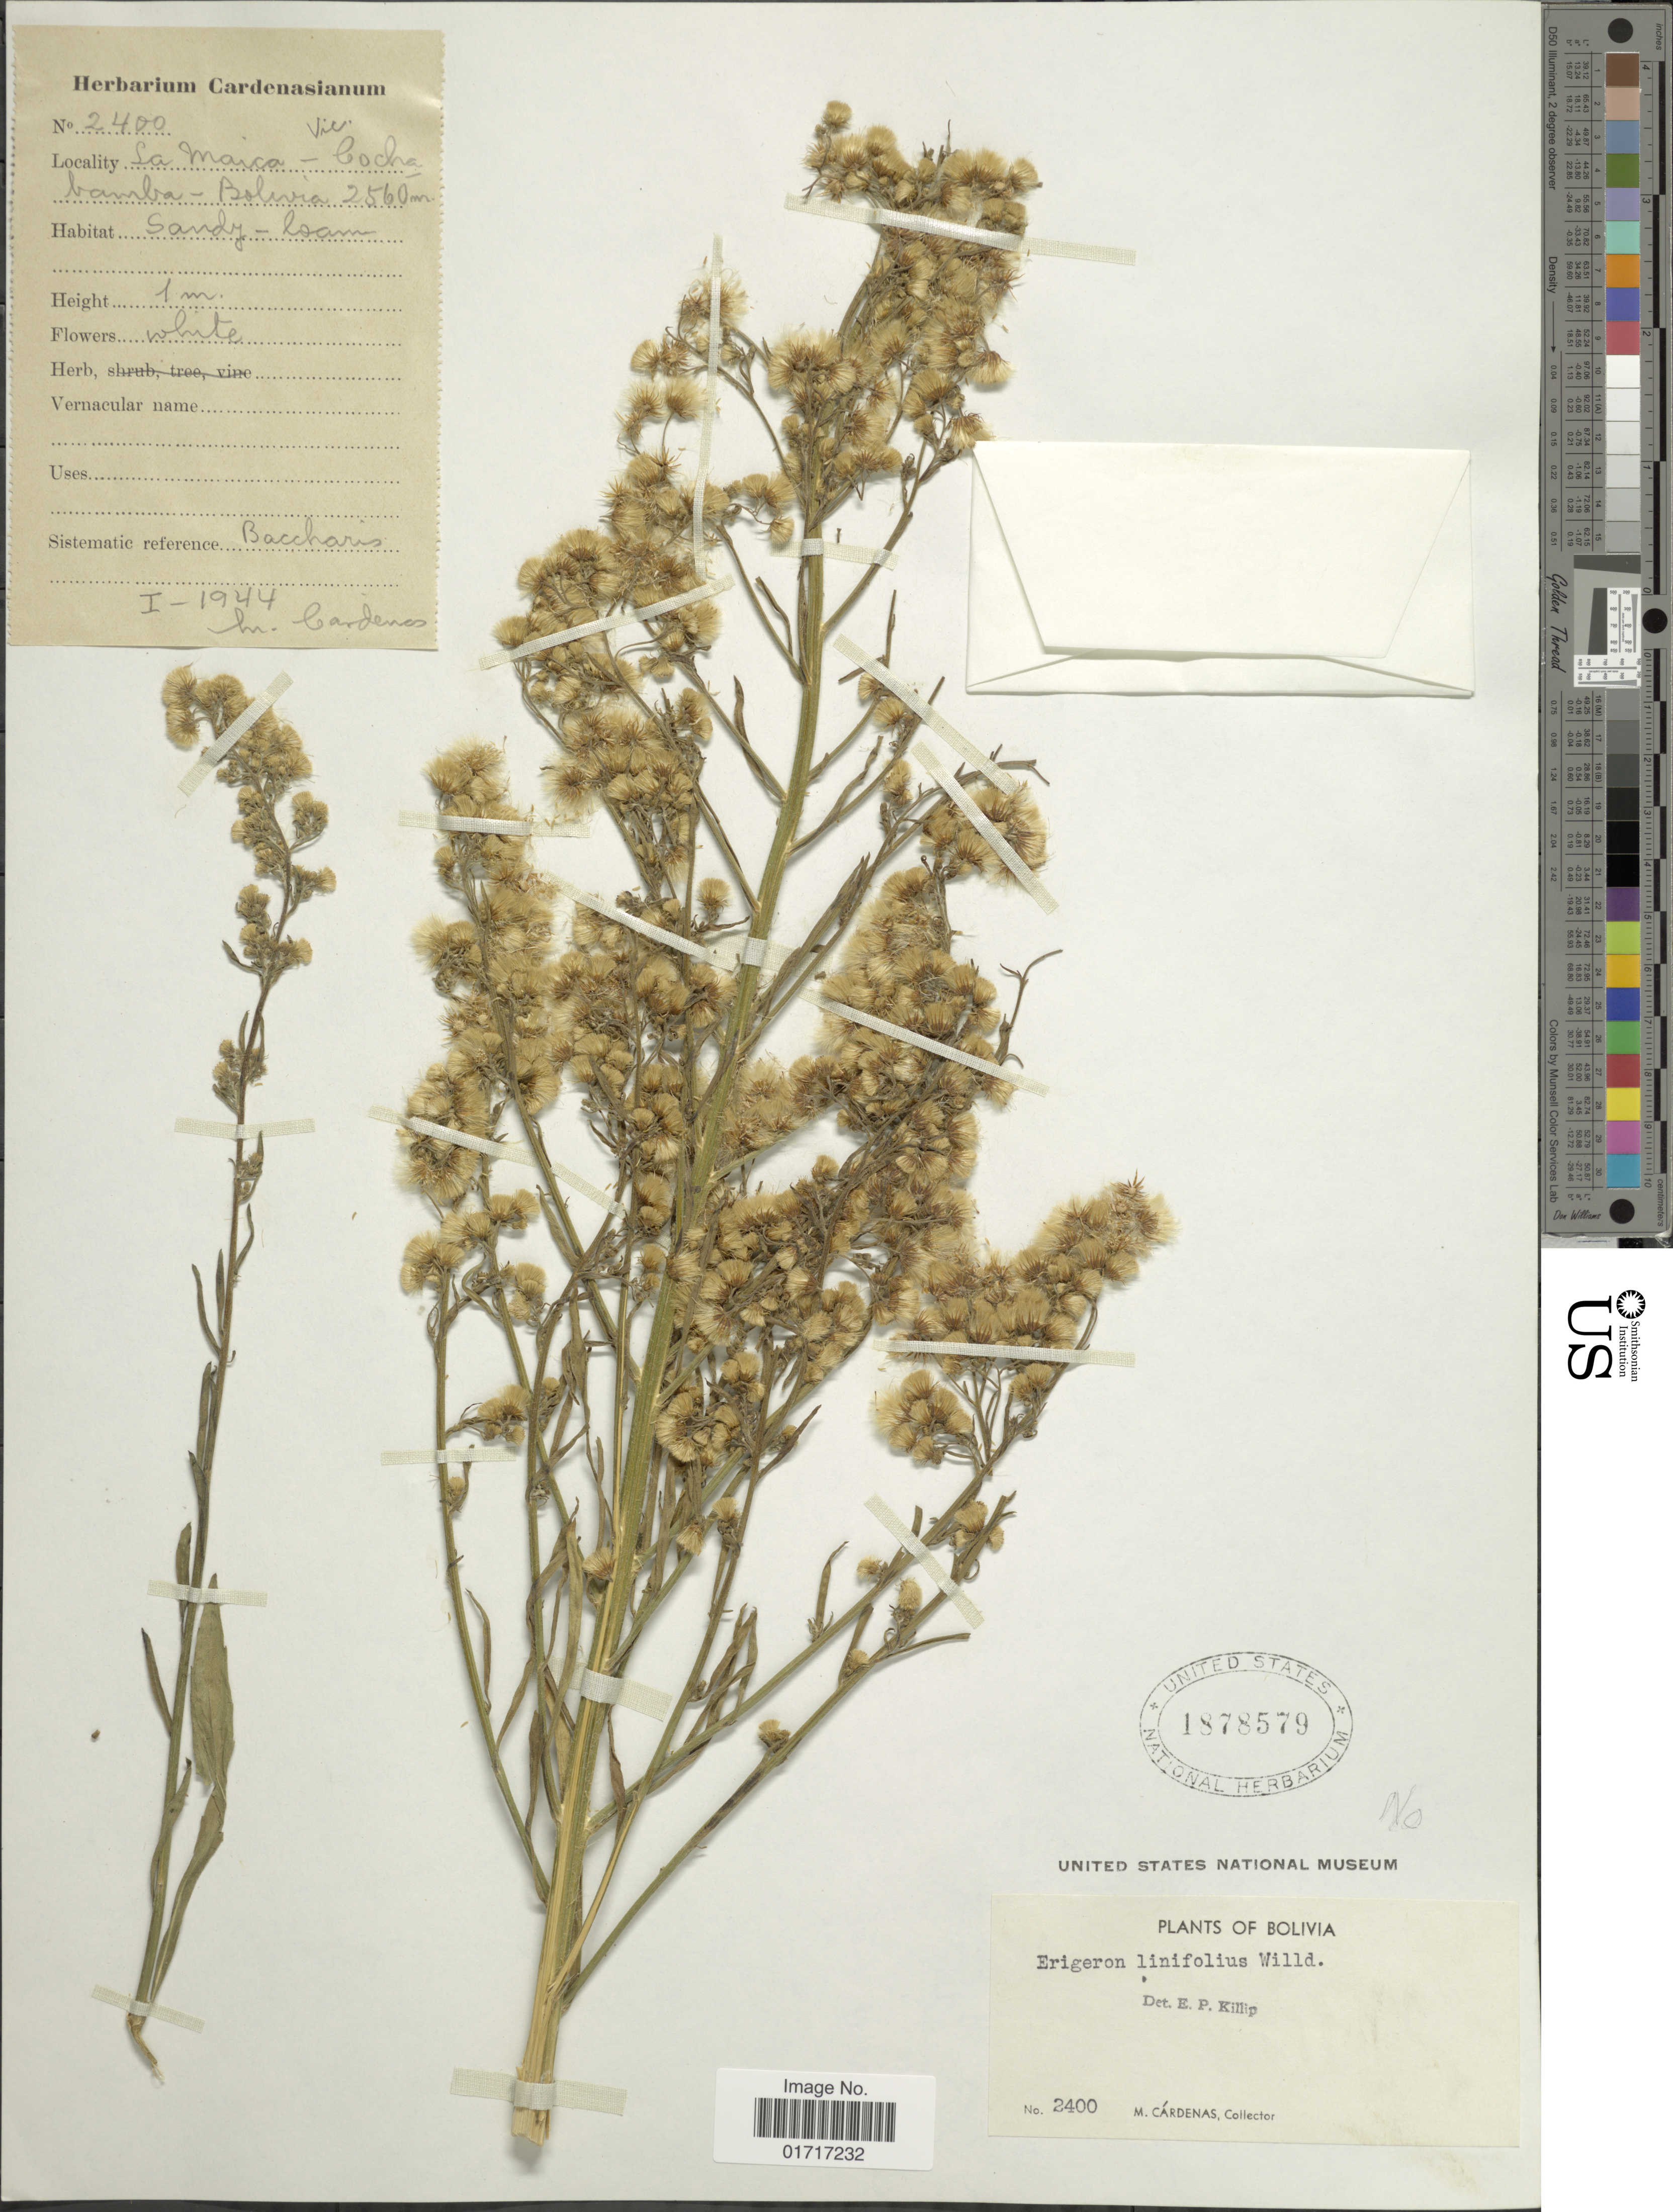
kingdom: Plantae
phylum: Tracheophyta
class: Magnoliopsida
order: Asterales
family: Asteraceae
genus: Erigeron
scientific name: Erigeron bonariensis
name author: L.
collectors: M. Cárdenas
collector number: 2400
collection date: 1944-01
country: Bolivia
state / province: Cochabamba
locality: La Maica - Vic. Cochabamba - Bolivia.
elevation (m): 2560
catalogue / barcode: US 1878579